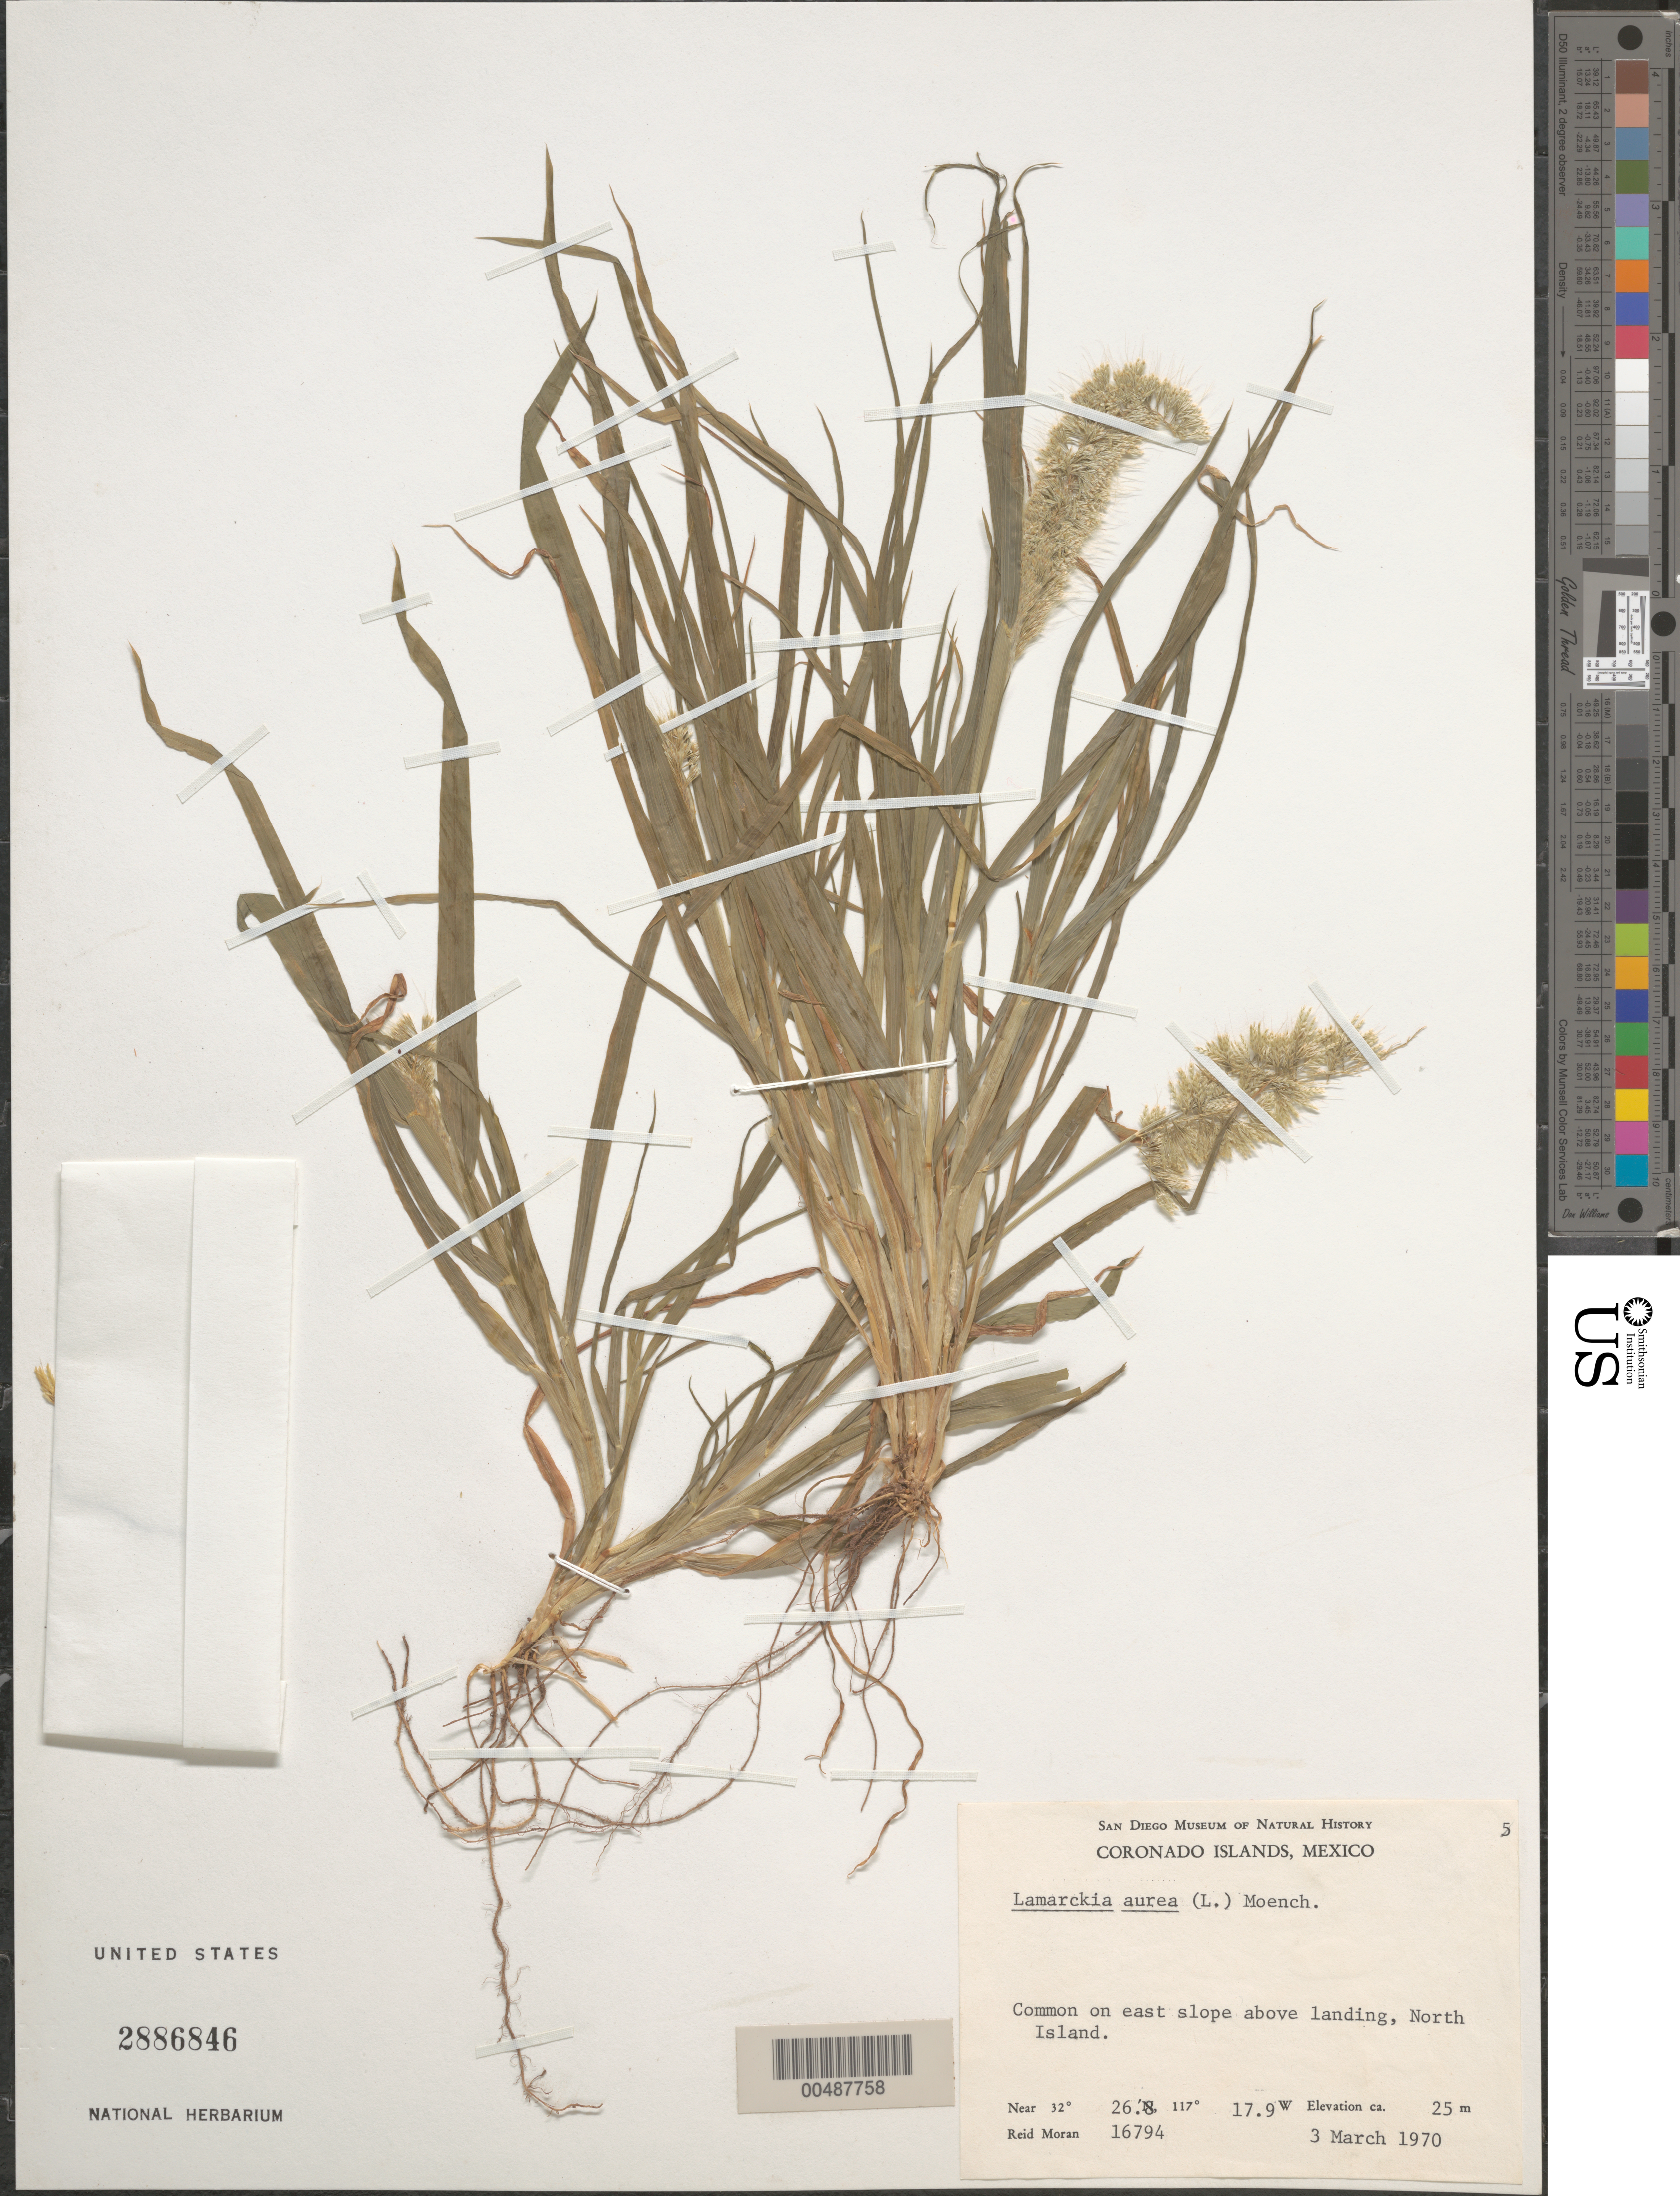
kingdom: Plantae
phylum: Tracheophyta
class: Liliopsida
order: Poales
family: Poaceae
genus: Lamarckia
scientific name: Lamarckia aurea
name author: (L.) Moench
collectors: R. V. Moran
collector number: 16794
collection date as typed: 3 Mar 1970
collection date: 1970-03-03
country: Mexico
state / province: Baja California Sur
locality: Coronado Islands, on E slope above landing, N island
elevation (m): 25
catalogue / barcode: US 2886846